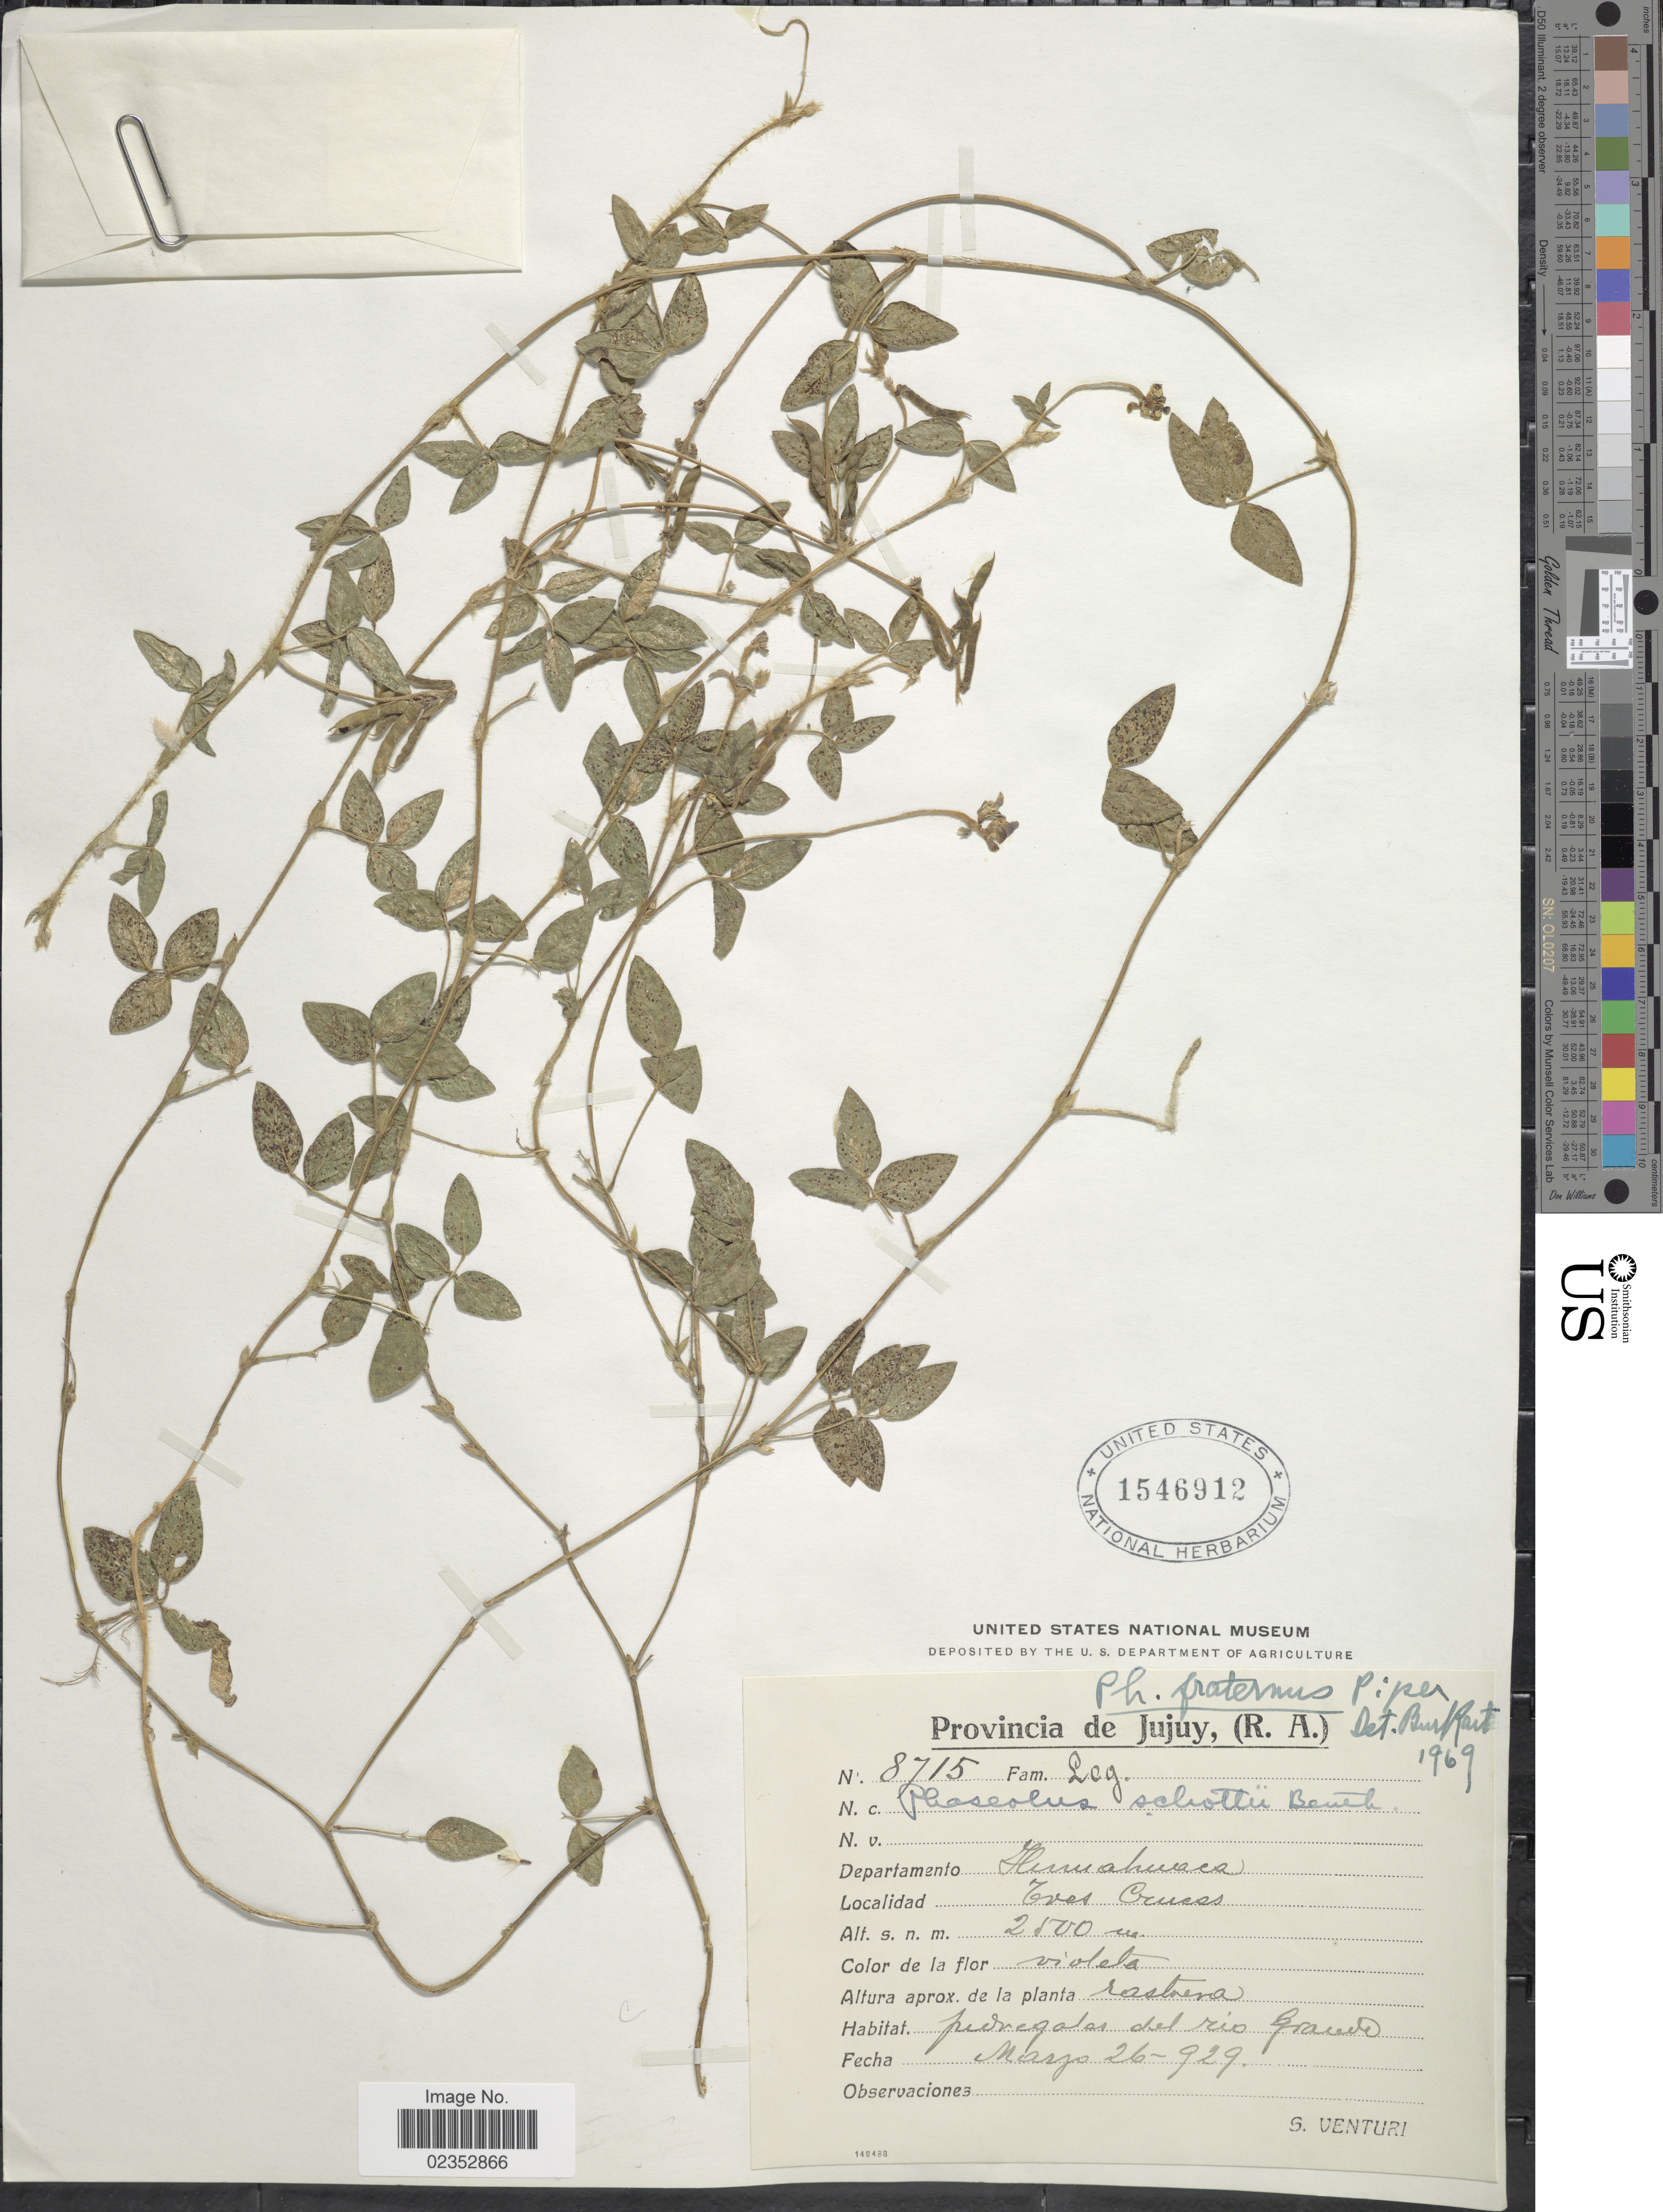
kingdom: Plantae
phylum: Tracheophyta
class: Magnoliopsida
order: Fabales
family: Fabaceae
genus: Macroptilium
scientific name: Macroptilium fraternum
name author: Juarez & S. Perez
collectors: S. Venturi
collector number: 8715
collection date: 1929-03-26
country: Argentina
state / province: Jujuy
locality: (R.A.) Departamento Humahuaca, Tres Cruces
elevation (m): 2500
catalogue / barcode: US 1546912